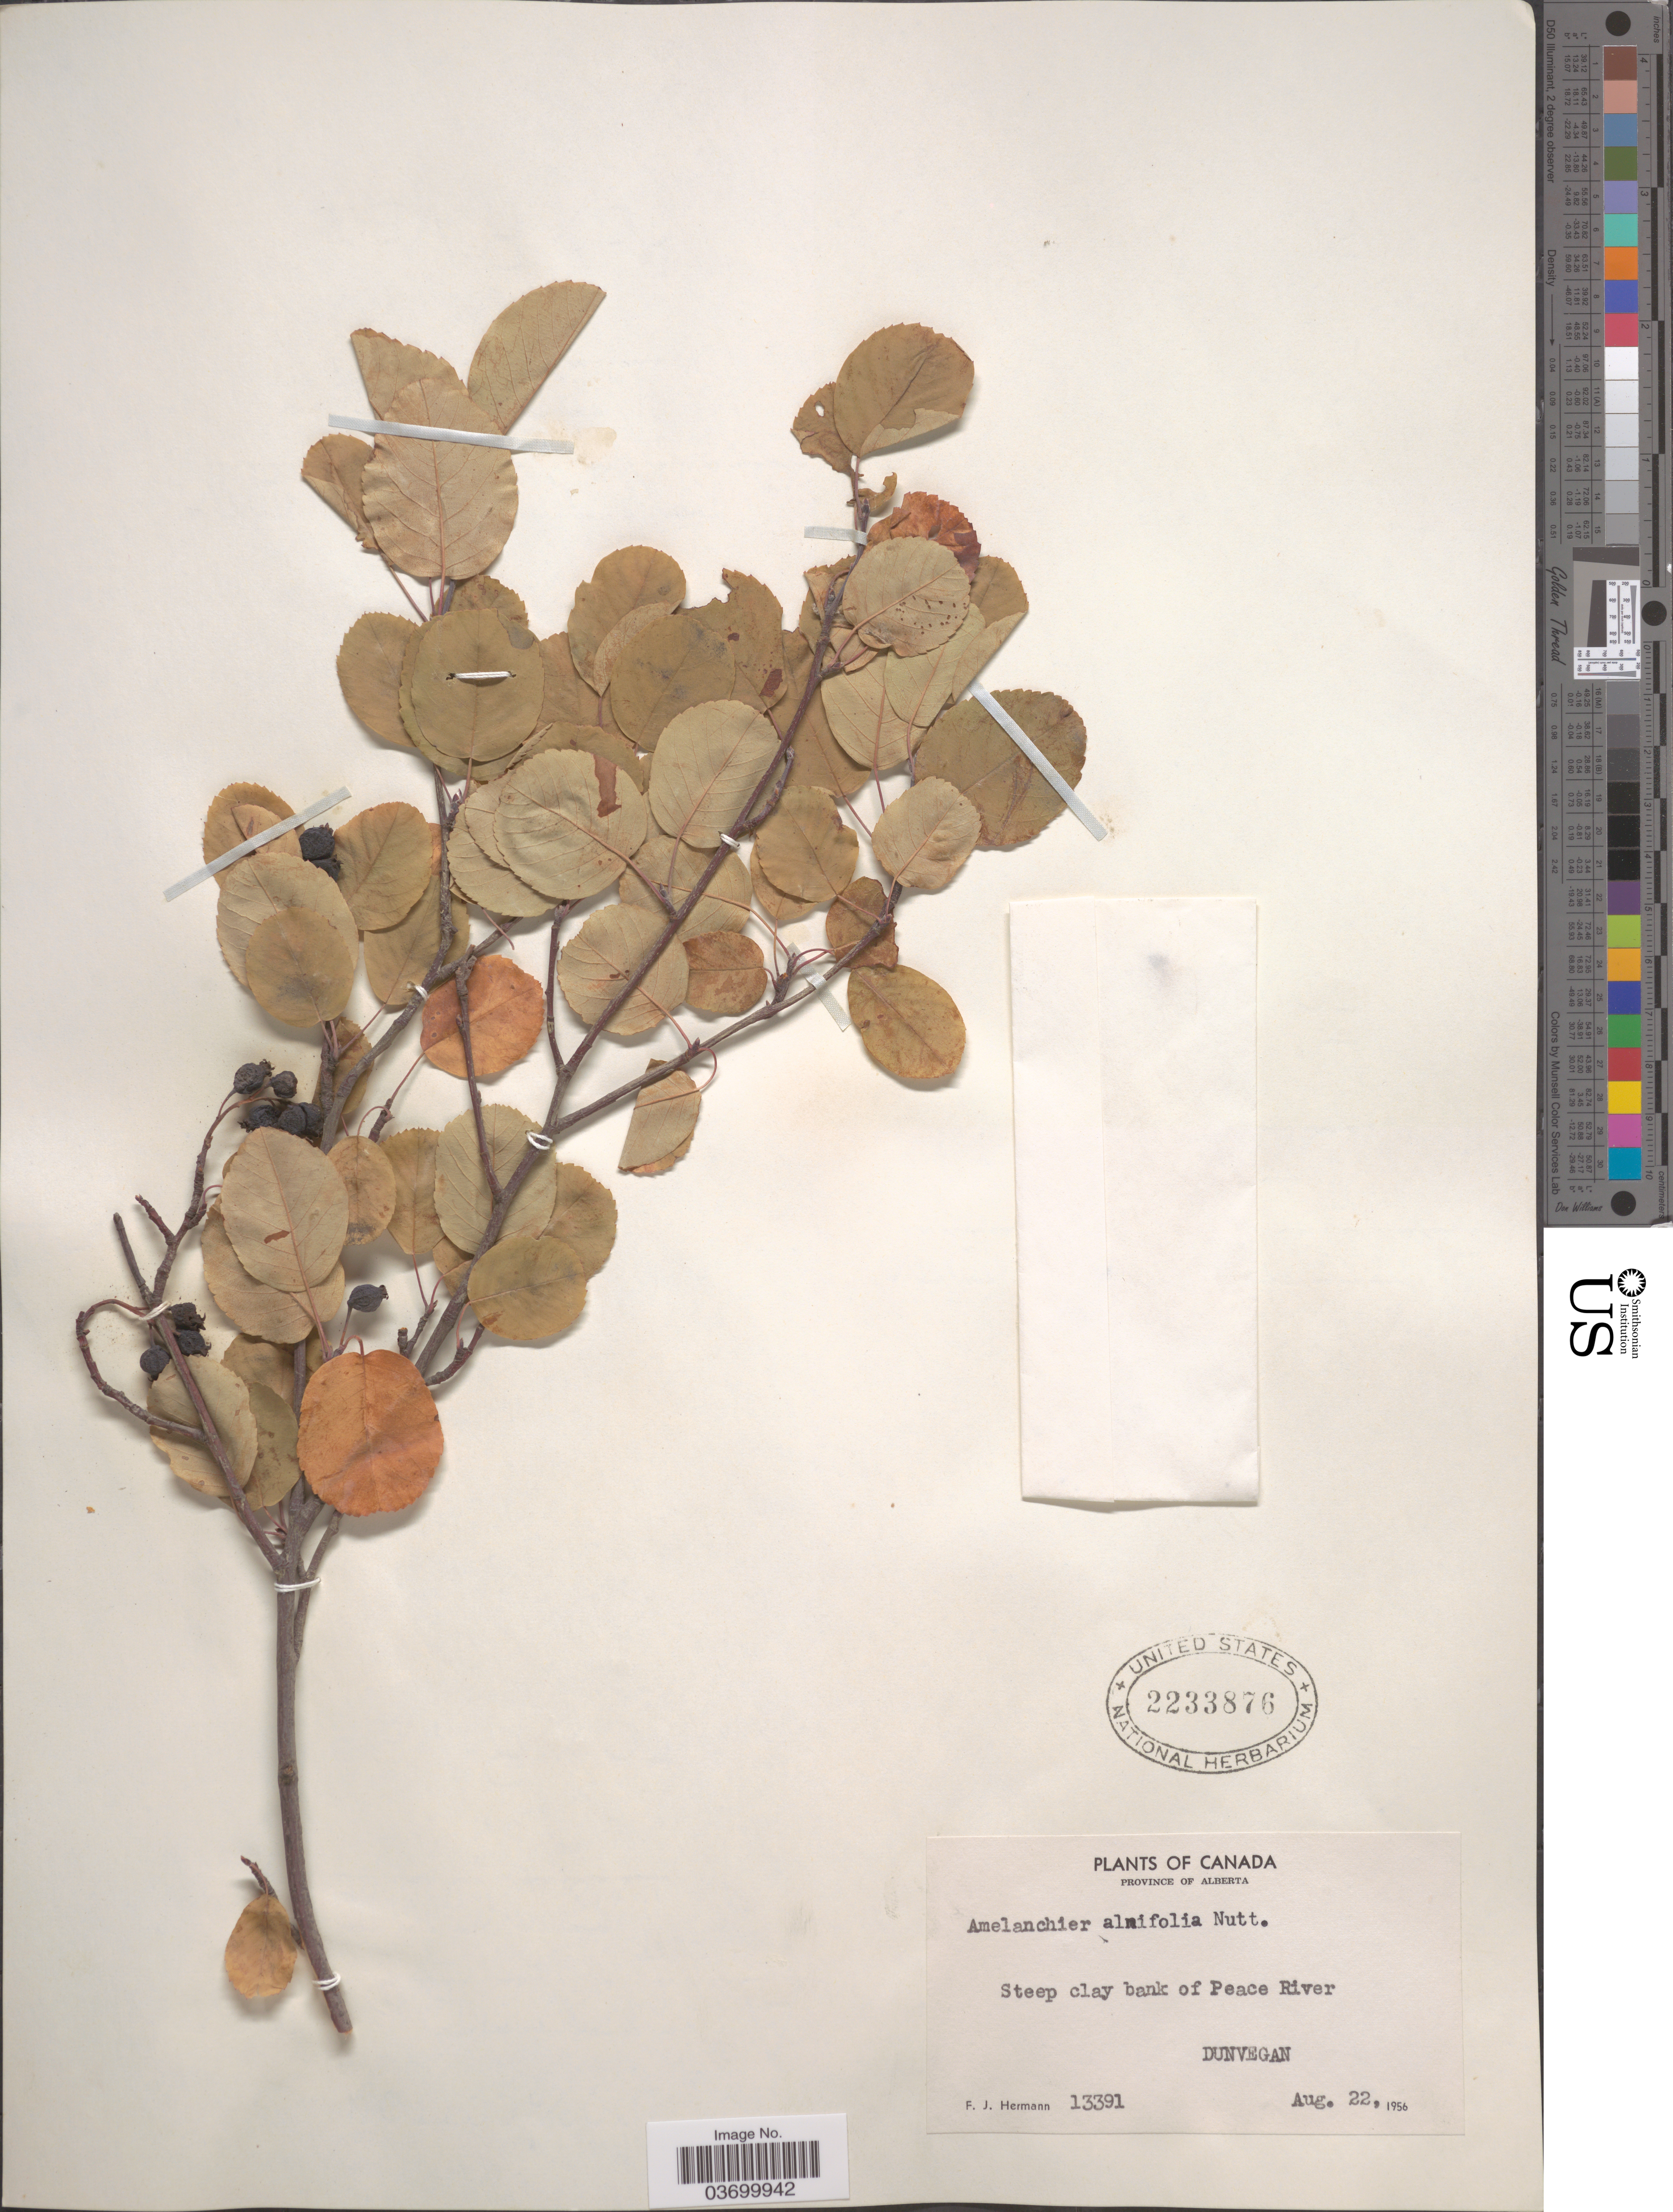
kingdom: Plantae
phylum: Tracheophyta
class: Magnoliopsida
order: Rosales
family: Rosaceae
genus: Amelanchier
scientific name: Amelanchier alnifolia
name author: (Nutt.) Nutt. ex M. Roem.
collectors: F. J. Hermann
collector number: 13391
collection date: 1956-08-22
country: Canada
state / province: Alberta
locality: Steep clay bank of Peace River. Dunvegan.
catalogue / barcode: US 2233876